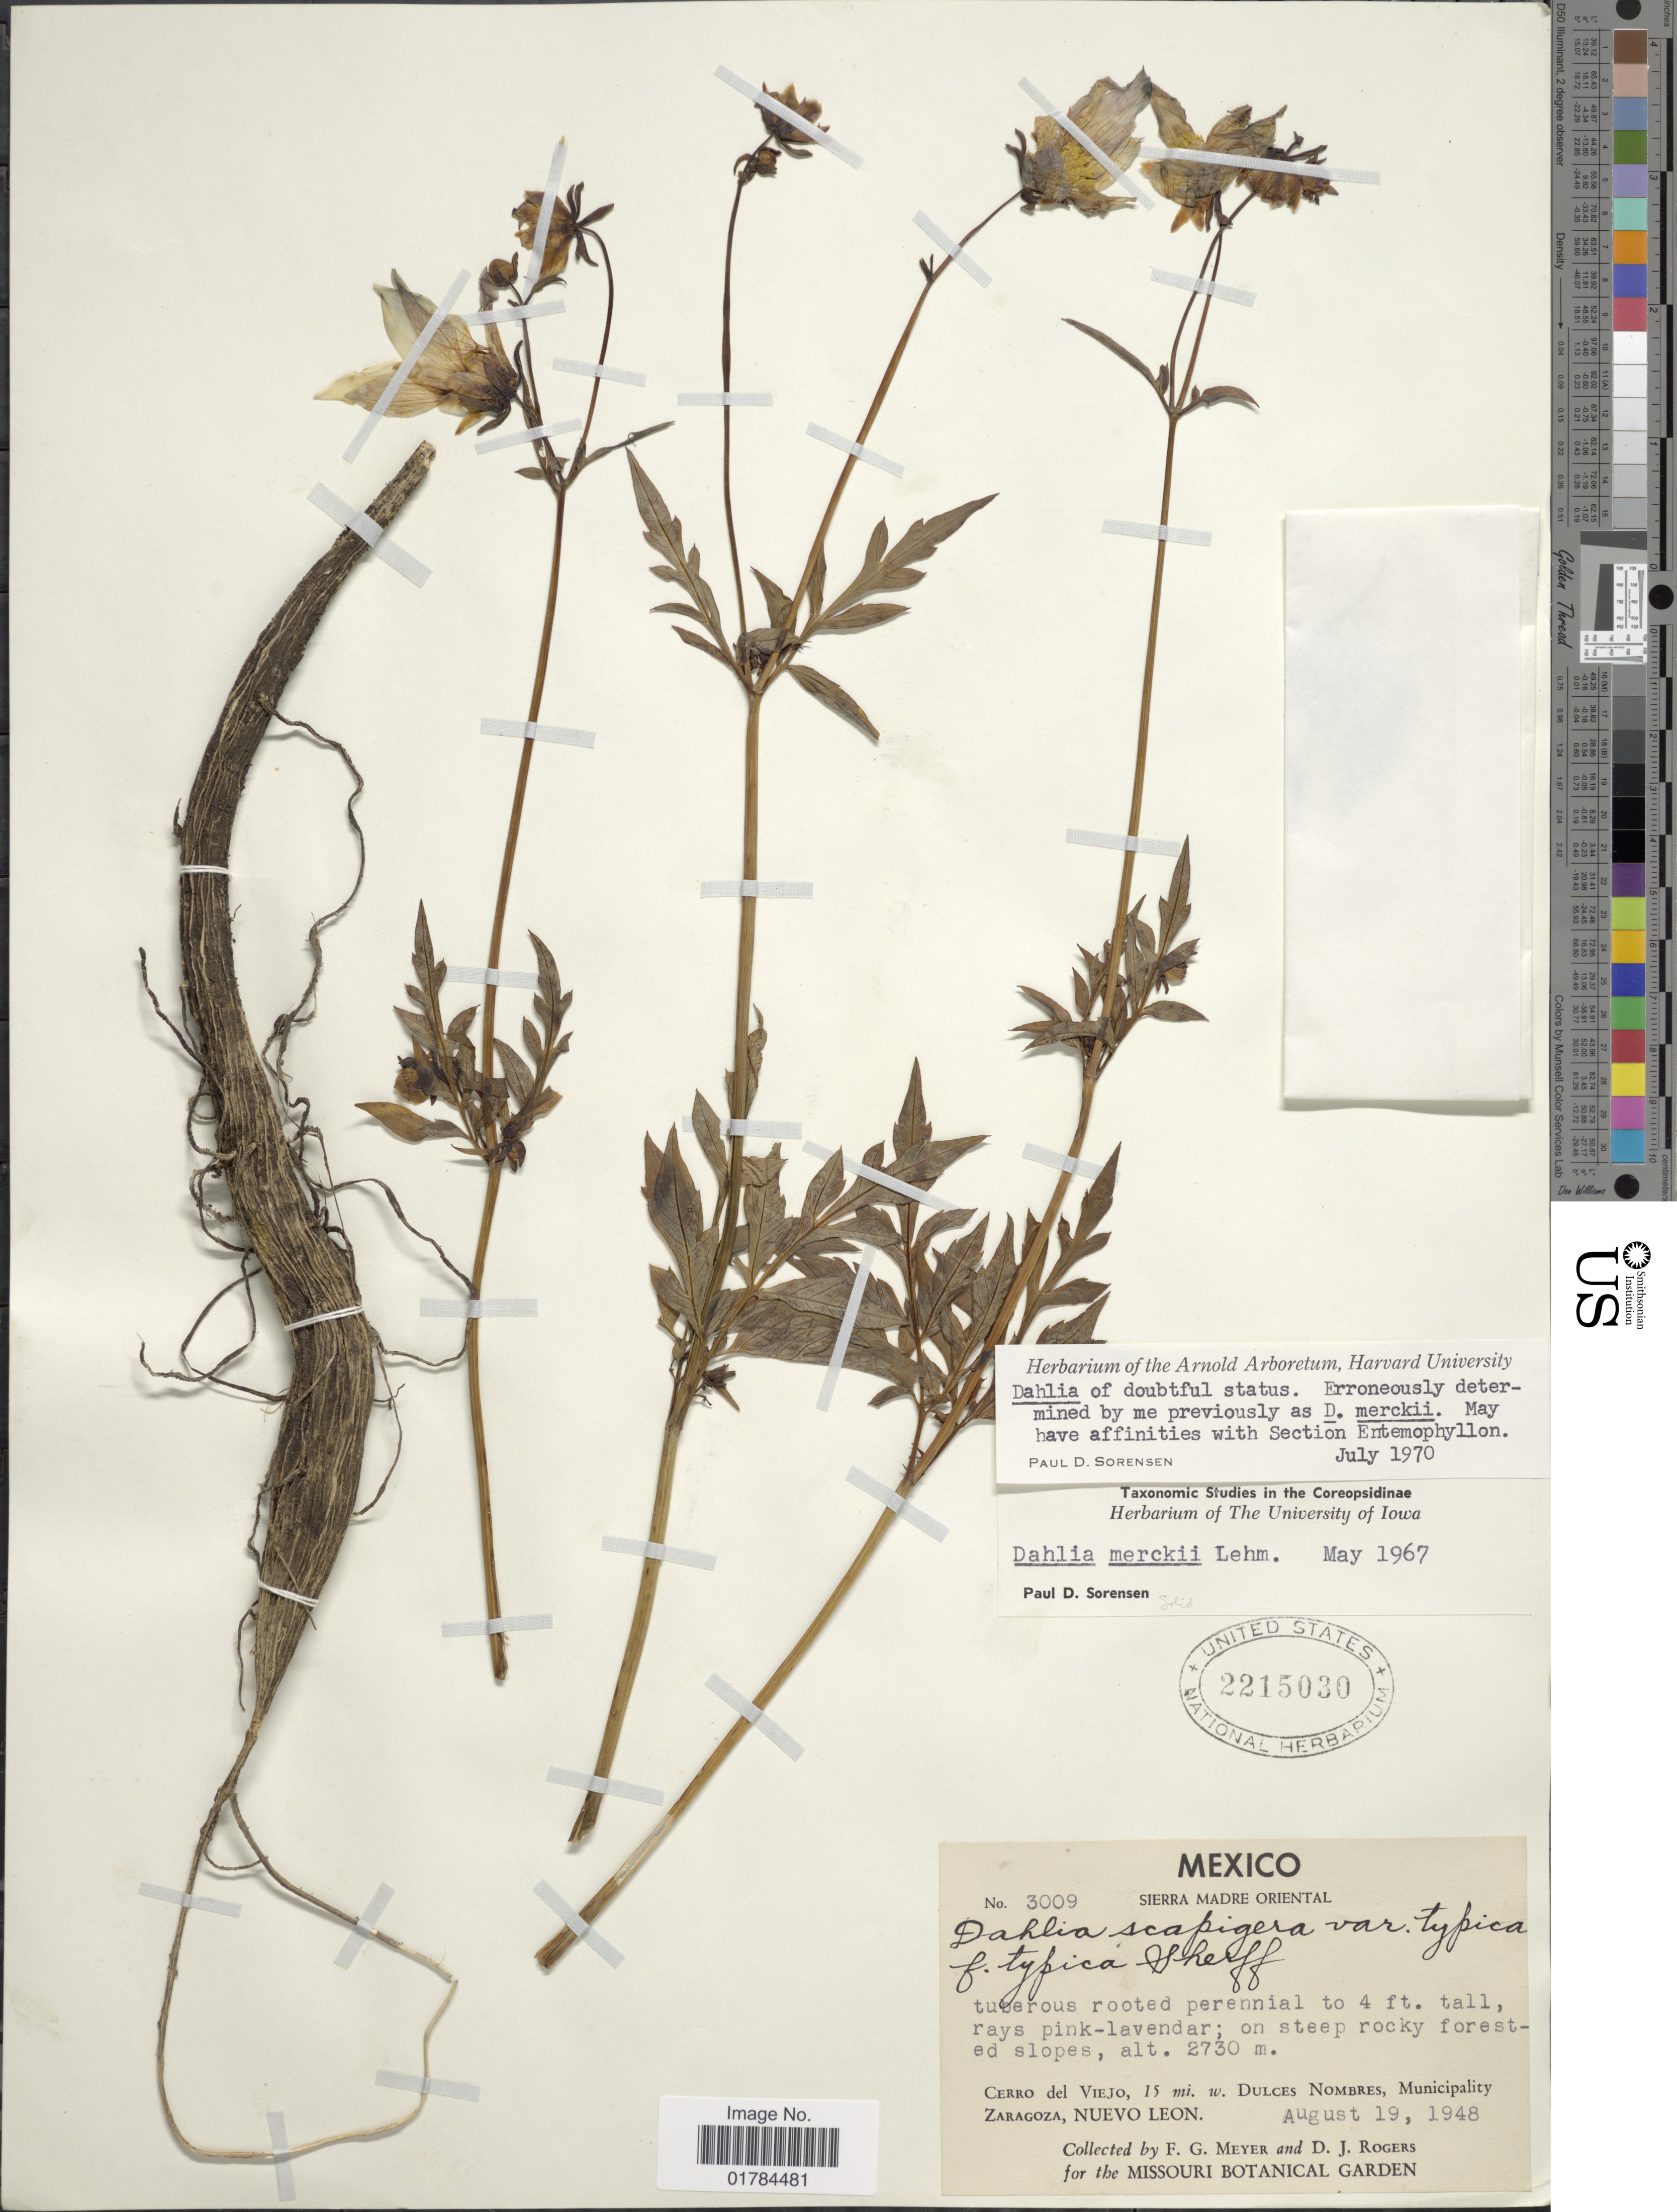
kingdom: Plantae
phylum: Tracheophyta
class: Magnoliopsida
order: Asterales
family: Asteraceae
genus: Dahlia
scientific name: Dahlia sp.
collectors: F. G. Meyer & D. J. Rogers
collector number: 3009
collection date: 1948-08-19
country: Mexico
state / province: Nuevo León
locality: Sierra Madre Oriental, Cerro del Viejo, 15 mi. w. Dulces Nombres, Municipality Zaragoza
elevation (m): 2730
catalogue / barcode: US 2215030